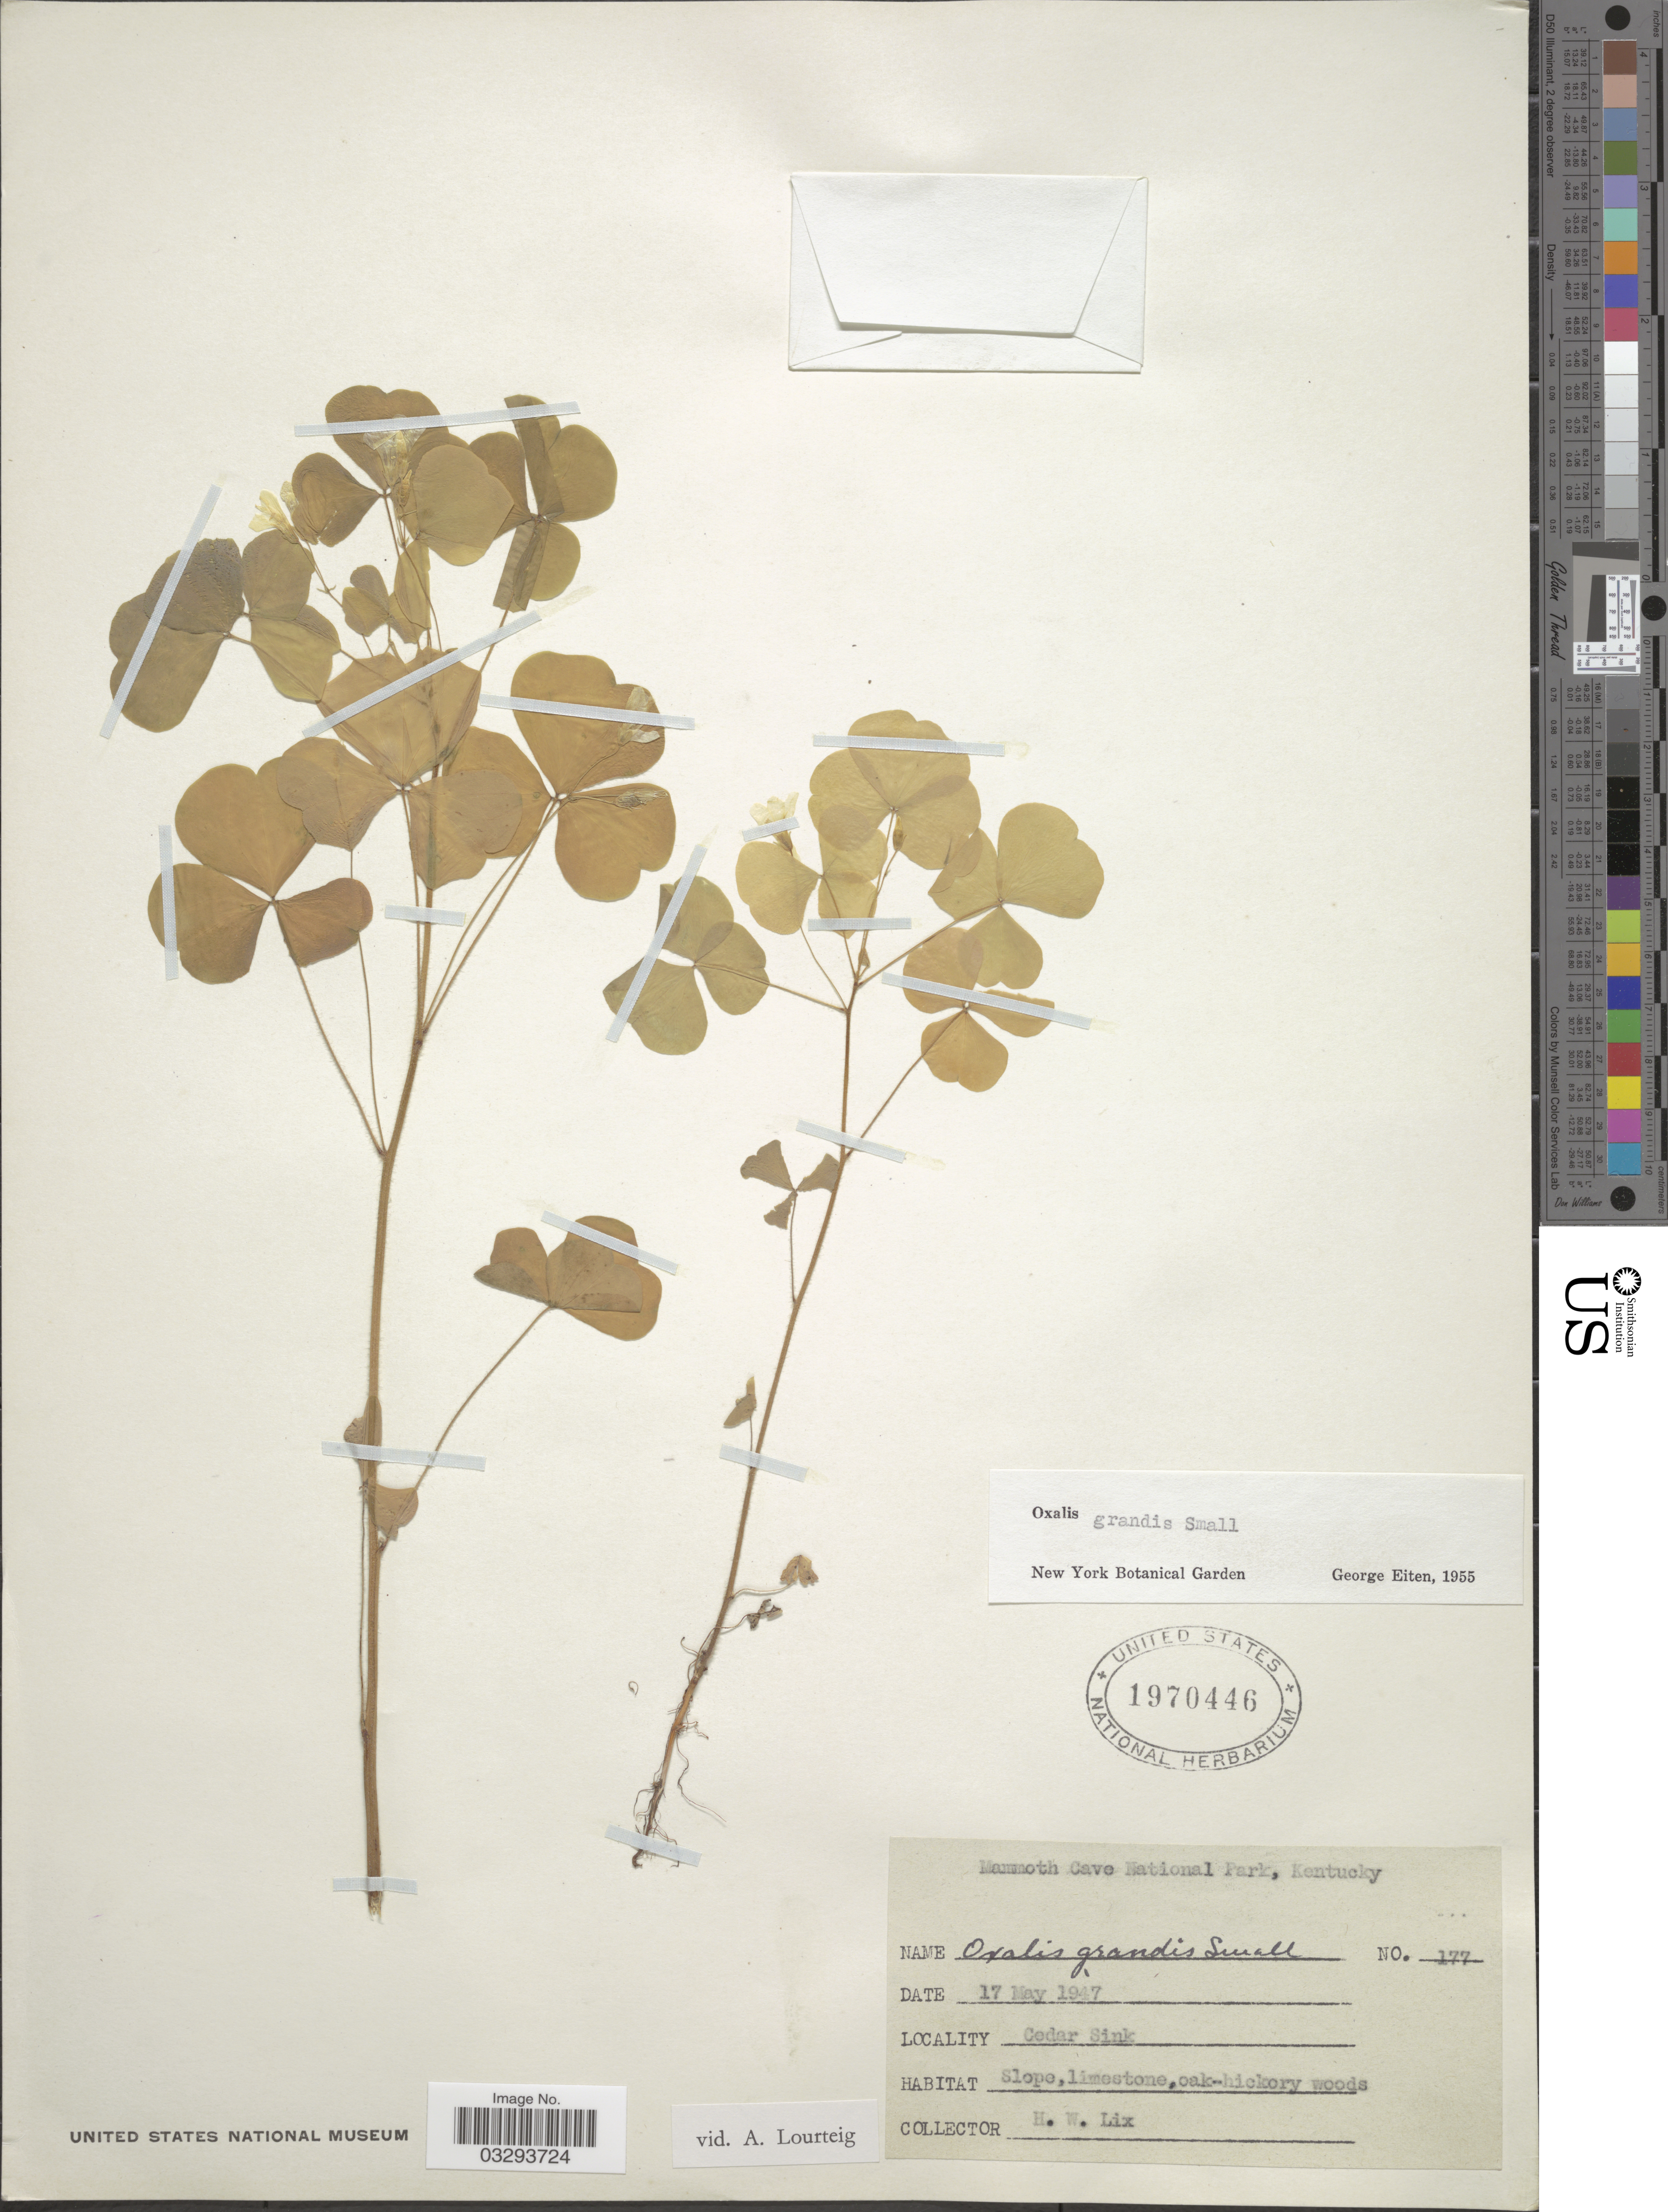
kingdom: Plantae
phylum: Tracheophyta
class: Magnoliopsida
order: Oxalidales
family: Oxalidaceae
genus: Oxalis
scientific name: Oxalis grandis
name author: Small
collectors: H. W. Lix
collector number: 177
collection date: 1947-05-17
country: United States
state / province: Kentucky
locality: Mammoth Cave National Park. Cedar Sink.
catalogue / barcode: US 1970446